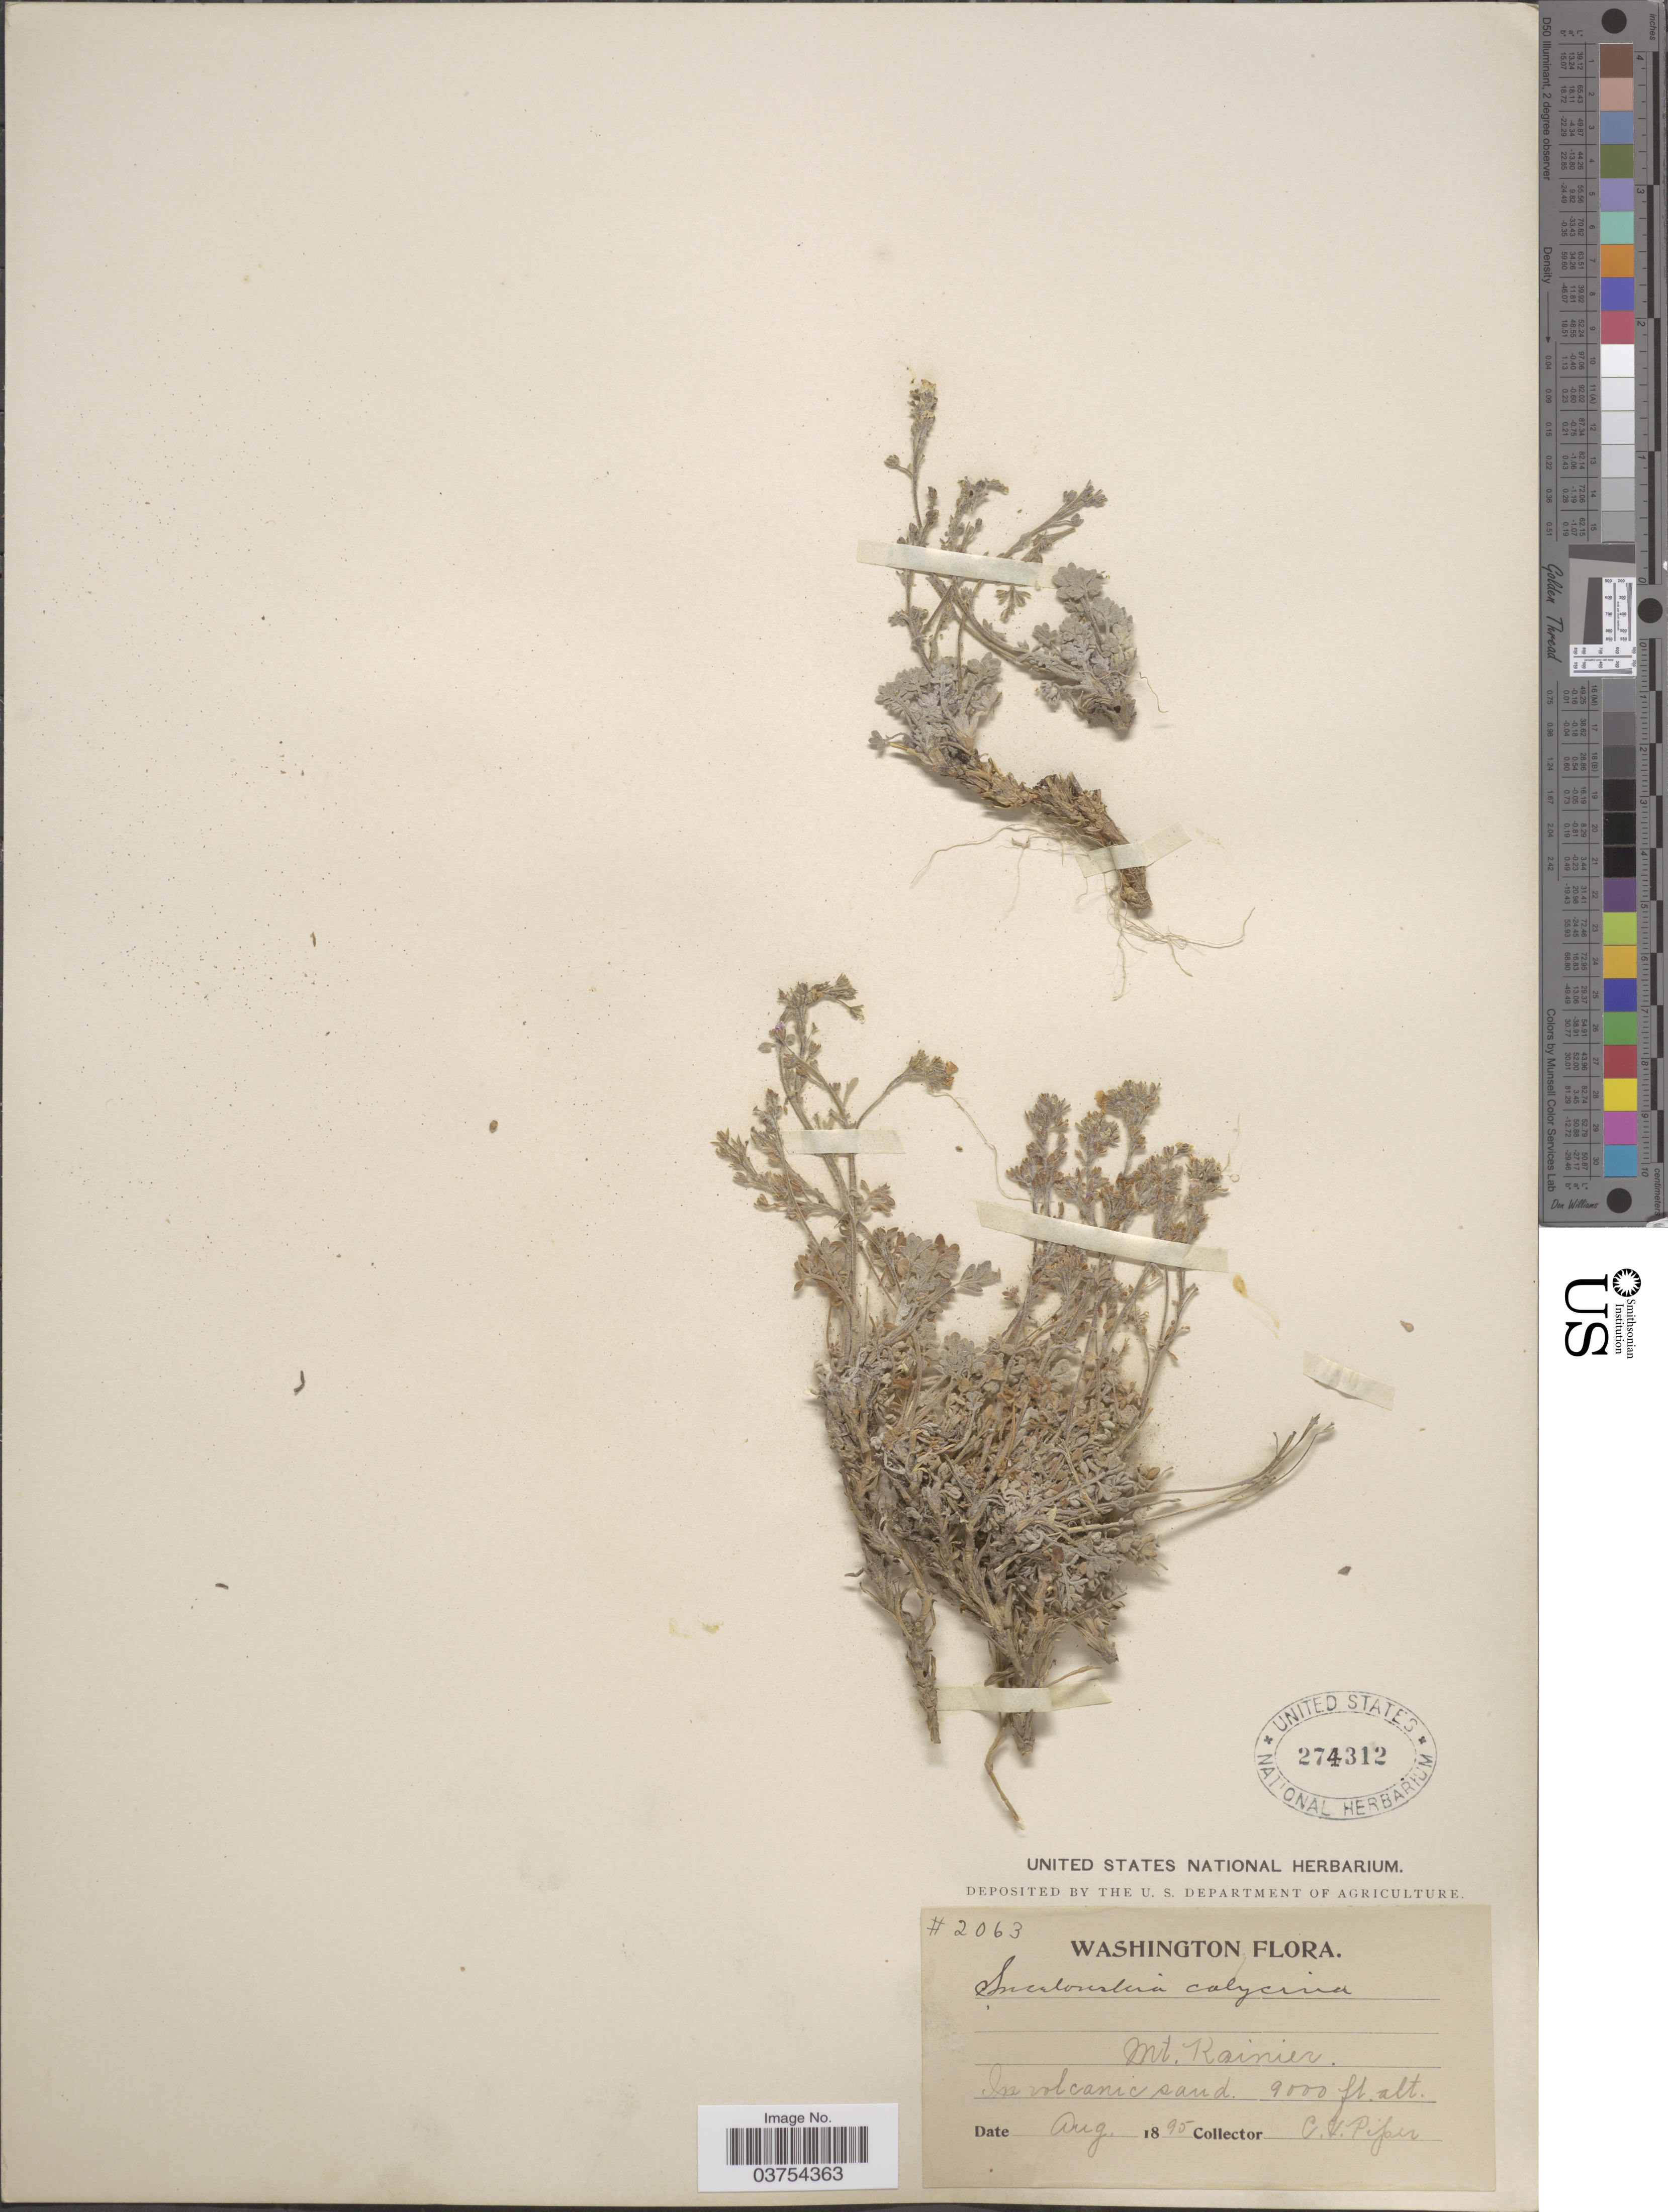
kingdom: Plantae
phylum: Tracheophyta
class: Magnoliopsida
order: Brassicales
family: Brassicaceae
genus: Smelowskia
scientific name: Smelowskia ovalis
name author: M.E. Jones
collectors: C. V. Piper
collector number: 2063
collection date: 1895-08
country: United States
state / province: Washington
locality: Mt. Rainier.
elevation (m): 2743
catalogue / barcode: US 274312